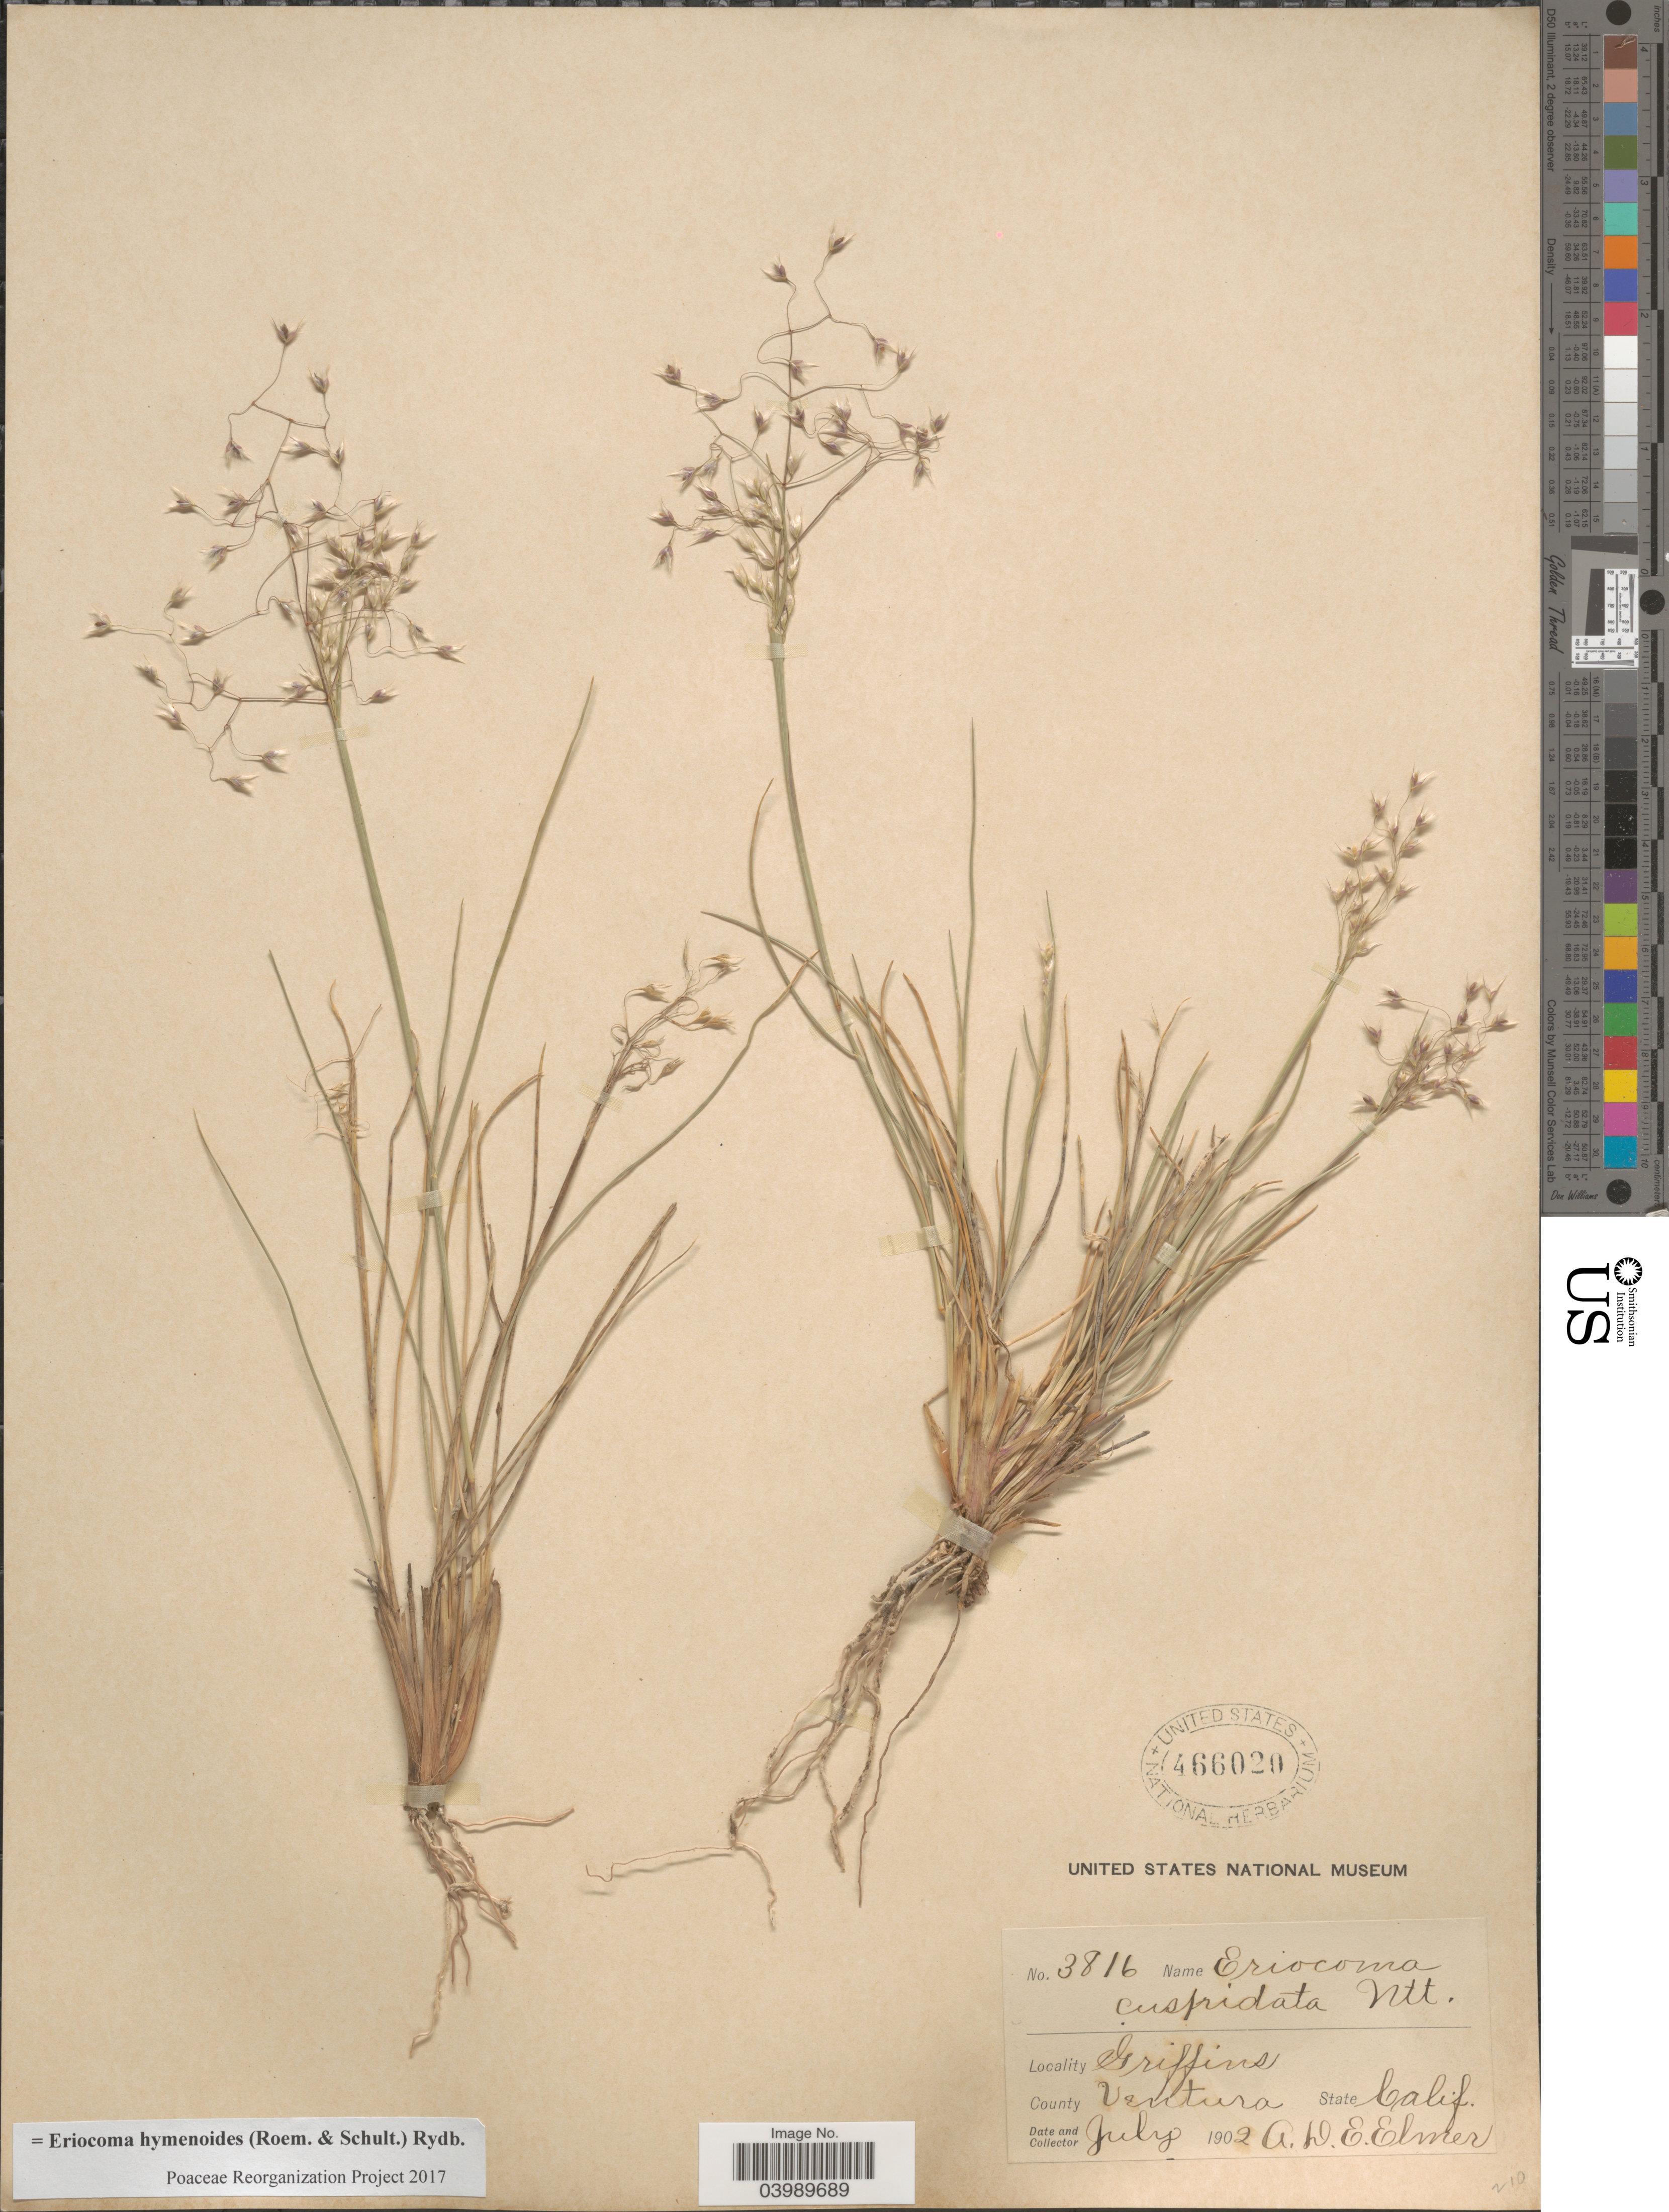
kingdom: Plantae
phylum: Tracheophyta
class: Liliopsida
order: Poales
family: Poaceae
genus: Eriocoma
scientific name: Eriocoma hymenoides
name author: (Roem. & Schult.) Rydb.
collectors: A. D. E. Elmer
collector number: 3816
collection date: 1902-07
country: United States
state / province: California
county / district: Ventura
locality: Griffins. County Ventura.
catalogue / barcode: US 466020